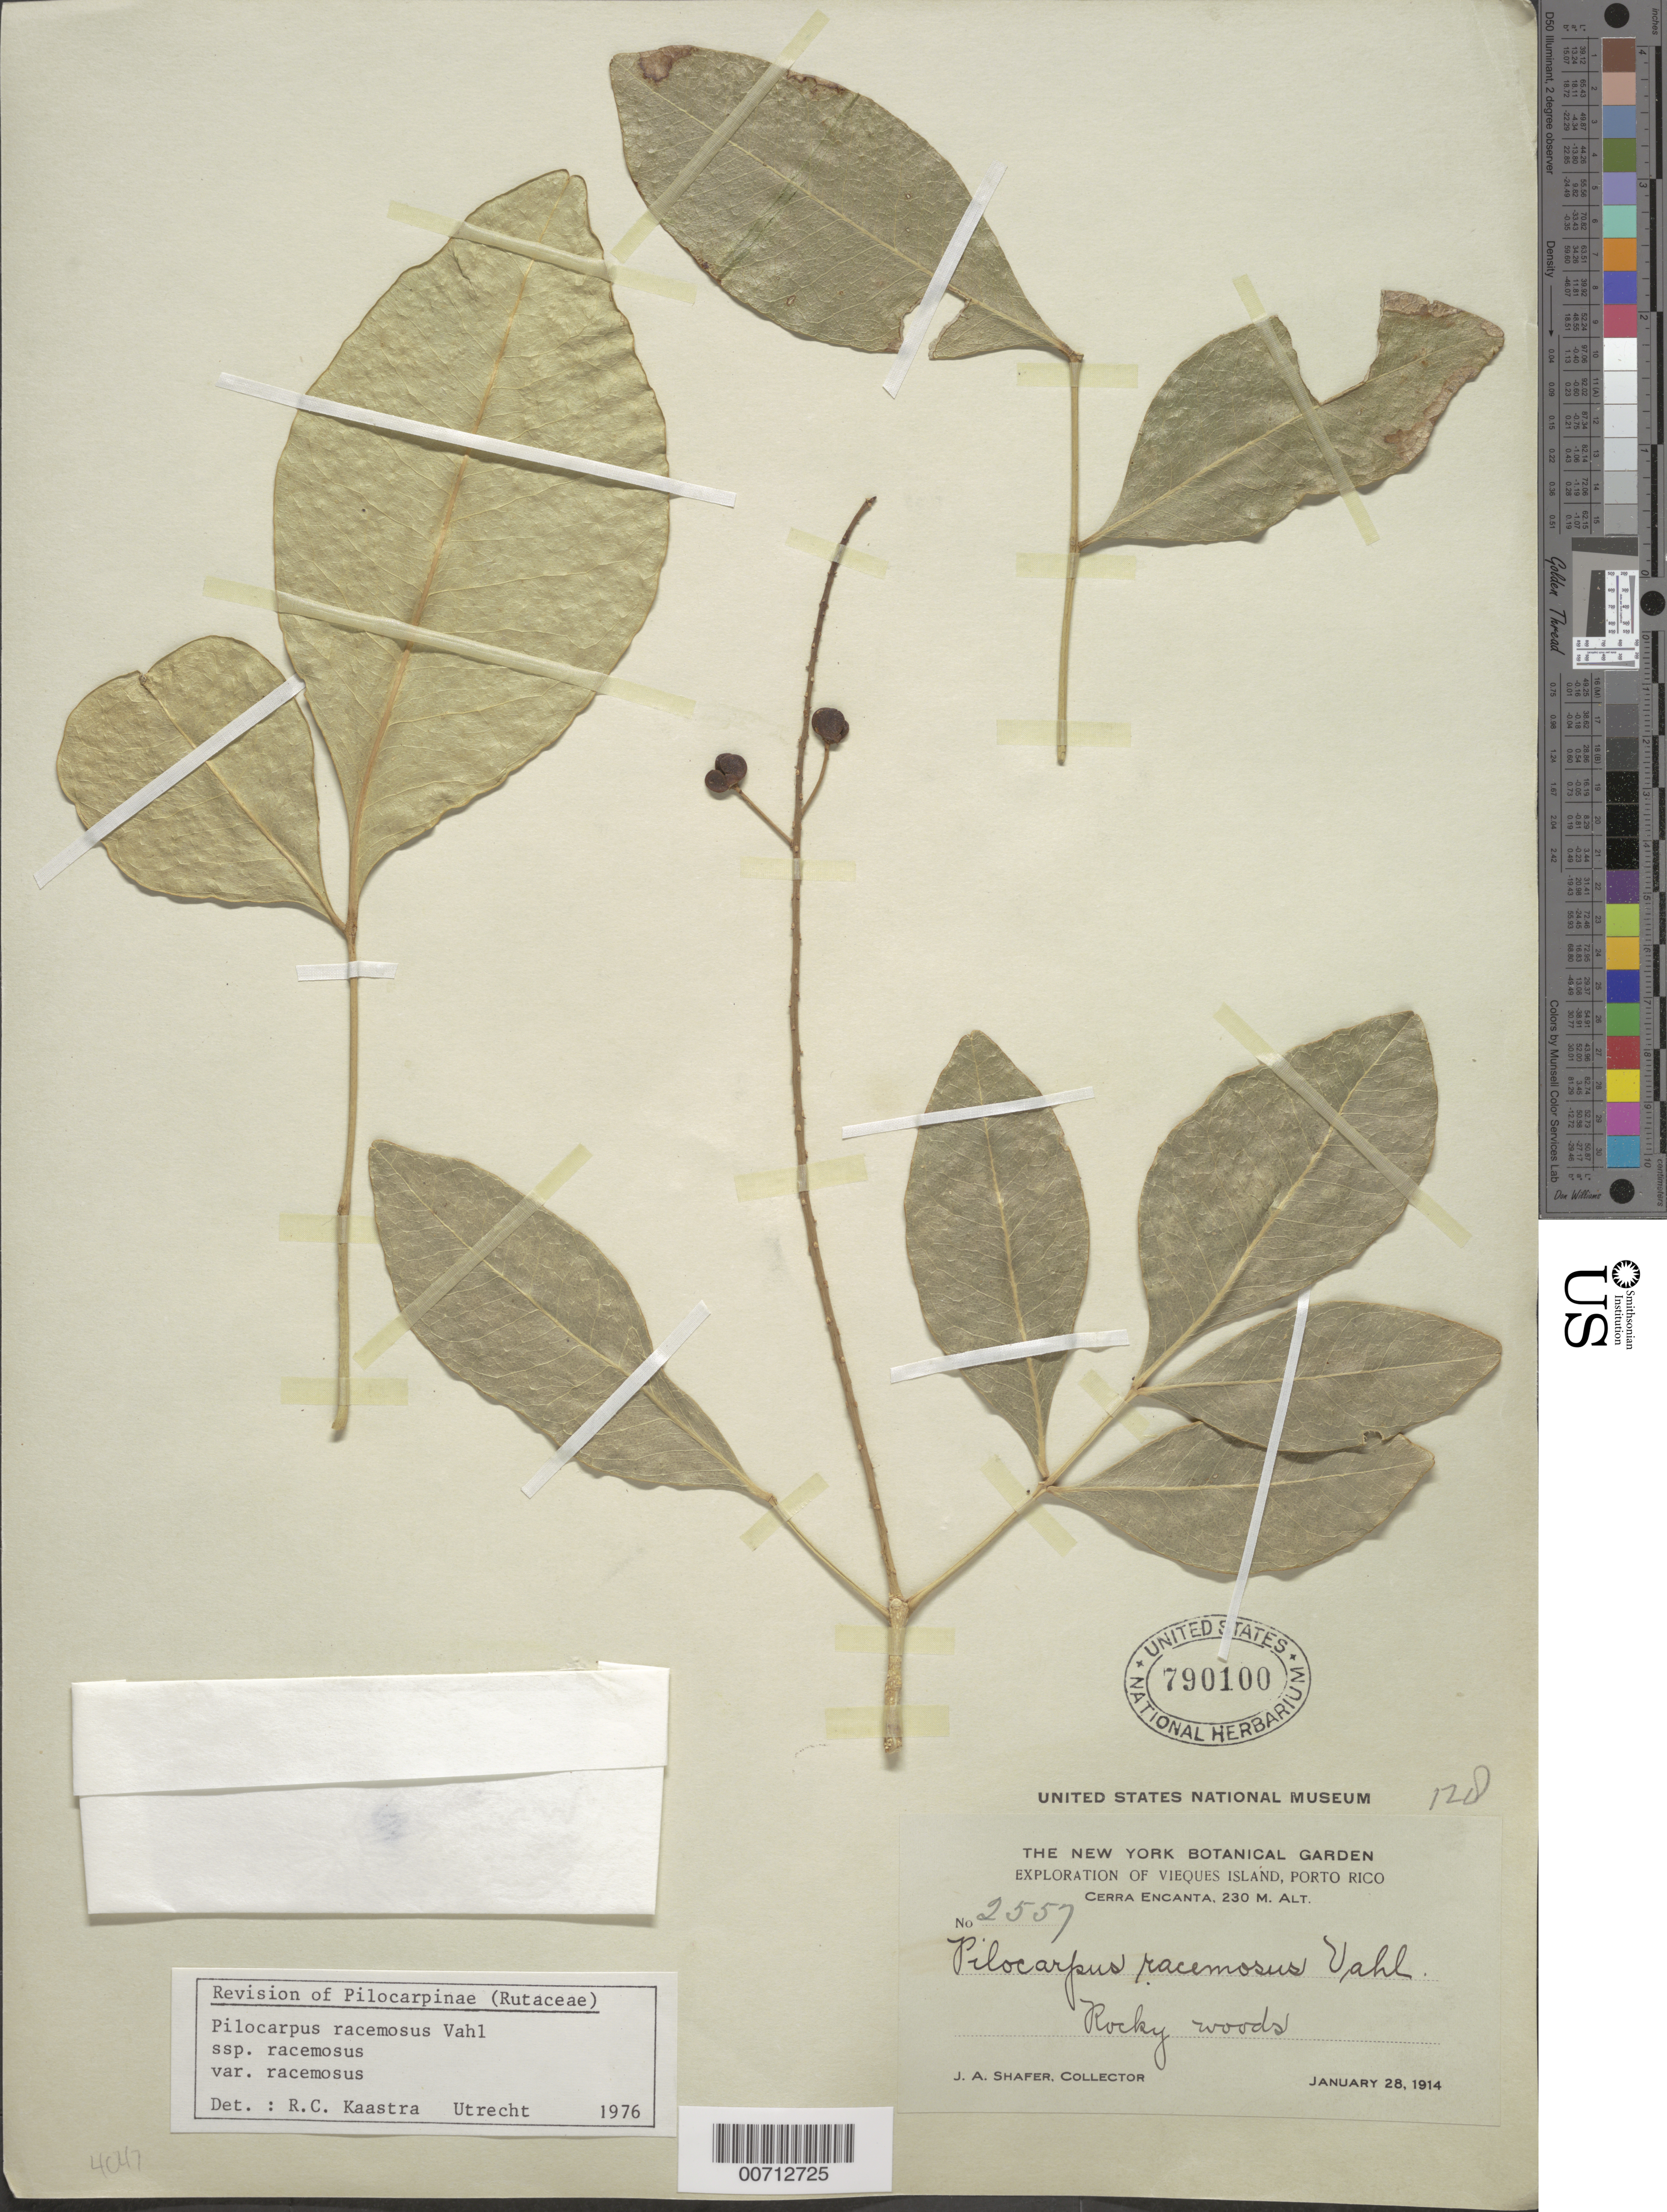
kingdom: Plantae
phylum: Tracheophyta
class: Magnoliopsida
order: Sapindales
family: Rutaceae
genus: Pilocarpus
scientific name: Pilocarpus racemosus subsp. racemosus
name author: Vahl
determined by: Kaastra, R. C., (UTRECHT)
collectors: J. A. Shafer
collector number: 2557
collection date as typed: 28 Jan 1914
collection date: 1914-01-28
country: Puerto Rico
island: Vieques Island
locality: Cerra Encanta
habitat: Rocky woods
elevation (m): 230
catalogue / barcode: US 790100